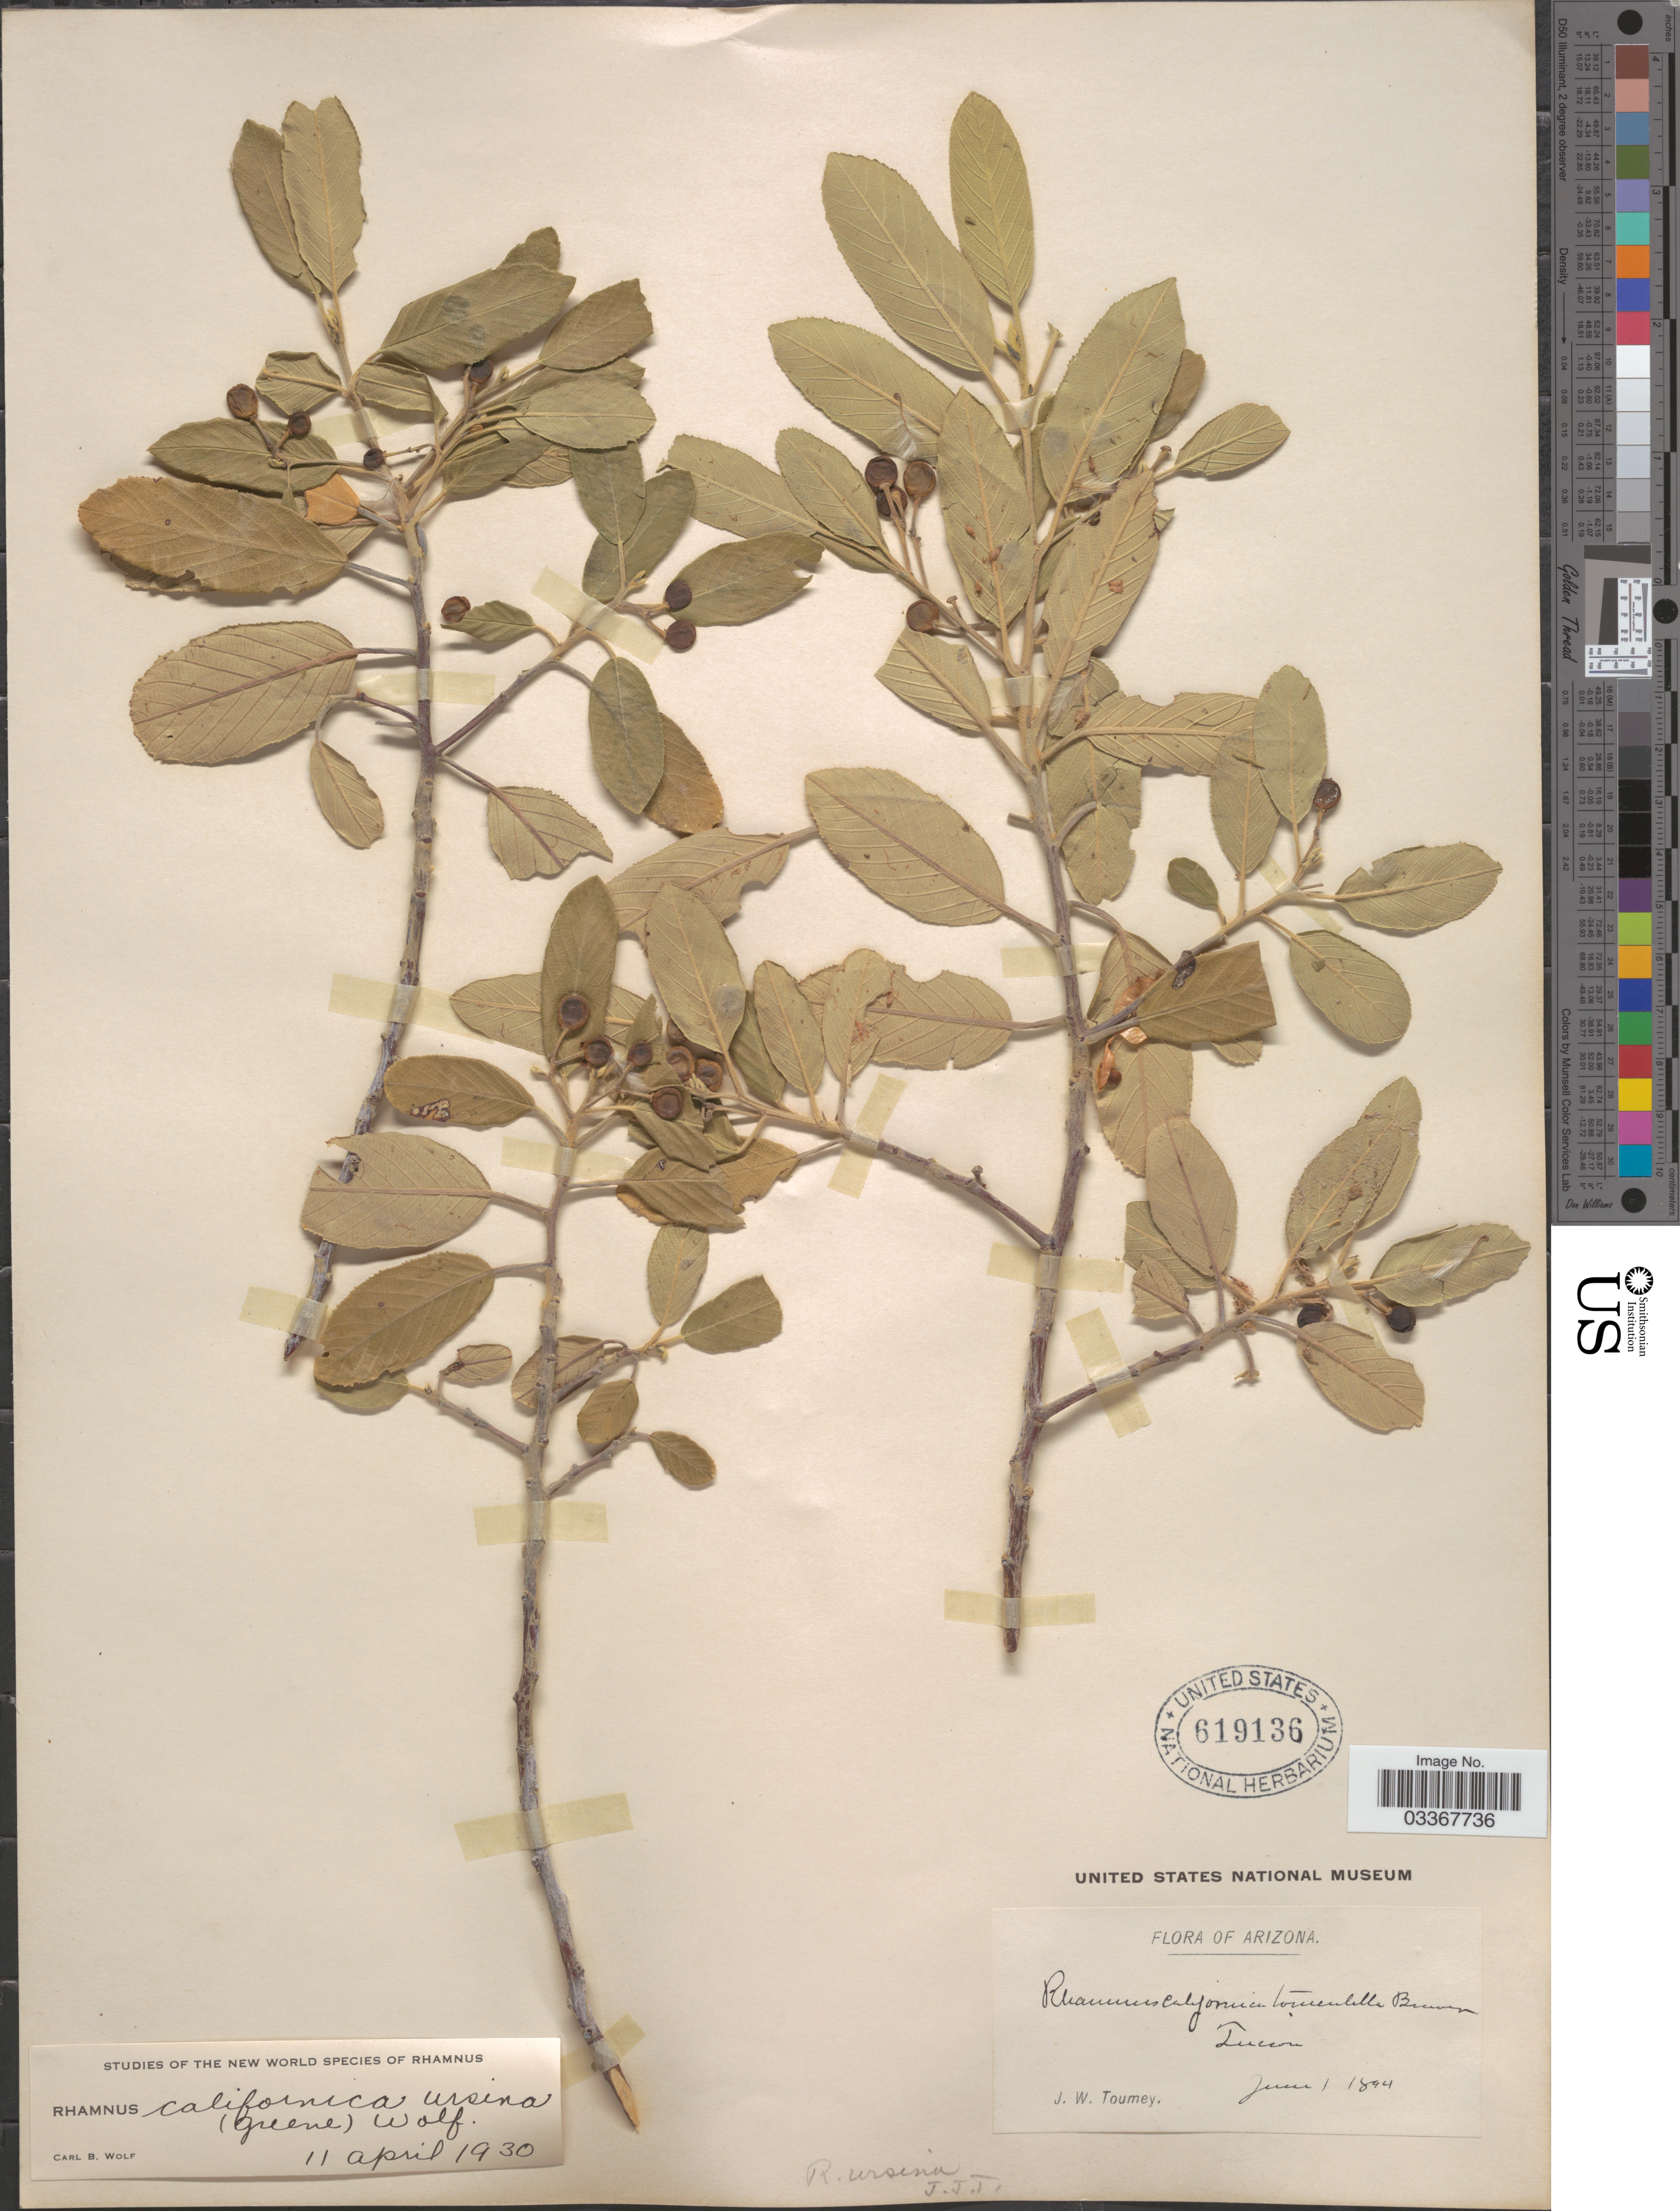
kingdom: Plantae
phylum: Tracheophyta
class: Magnoliopsida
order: Rosales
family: Rhamnaceae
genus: Frangula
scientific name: Frangula californica subsp. ursina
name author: (Greene) Kartesz & Gandhi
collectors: J. W. Toumey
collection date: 1894-06-01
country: United States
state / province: Arizona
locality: Tucson.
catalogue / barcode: US 619136